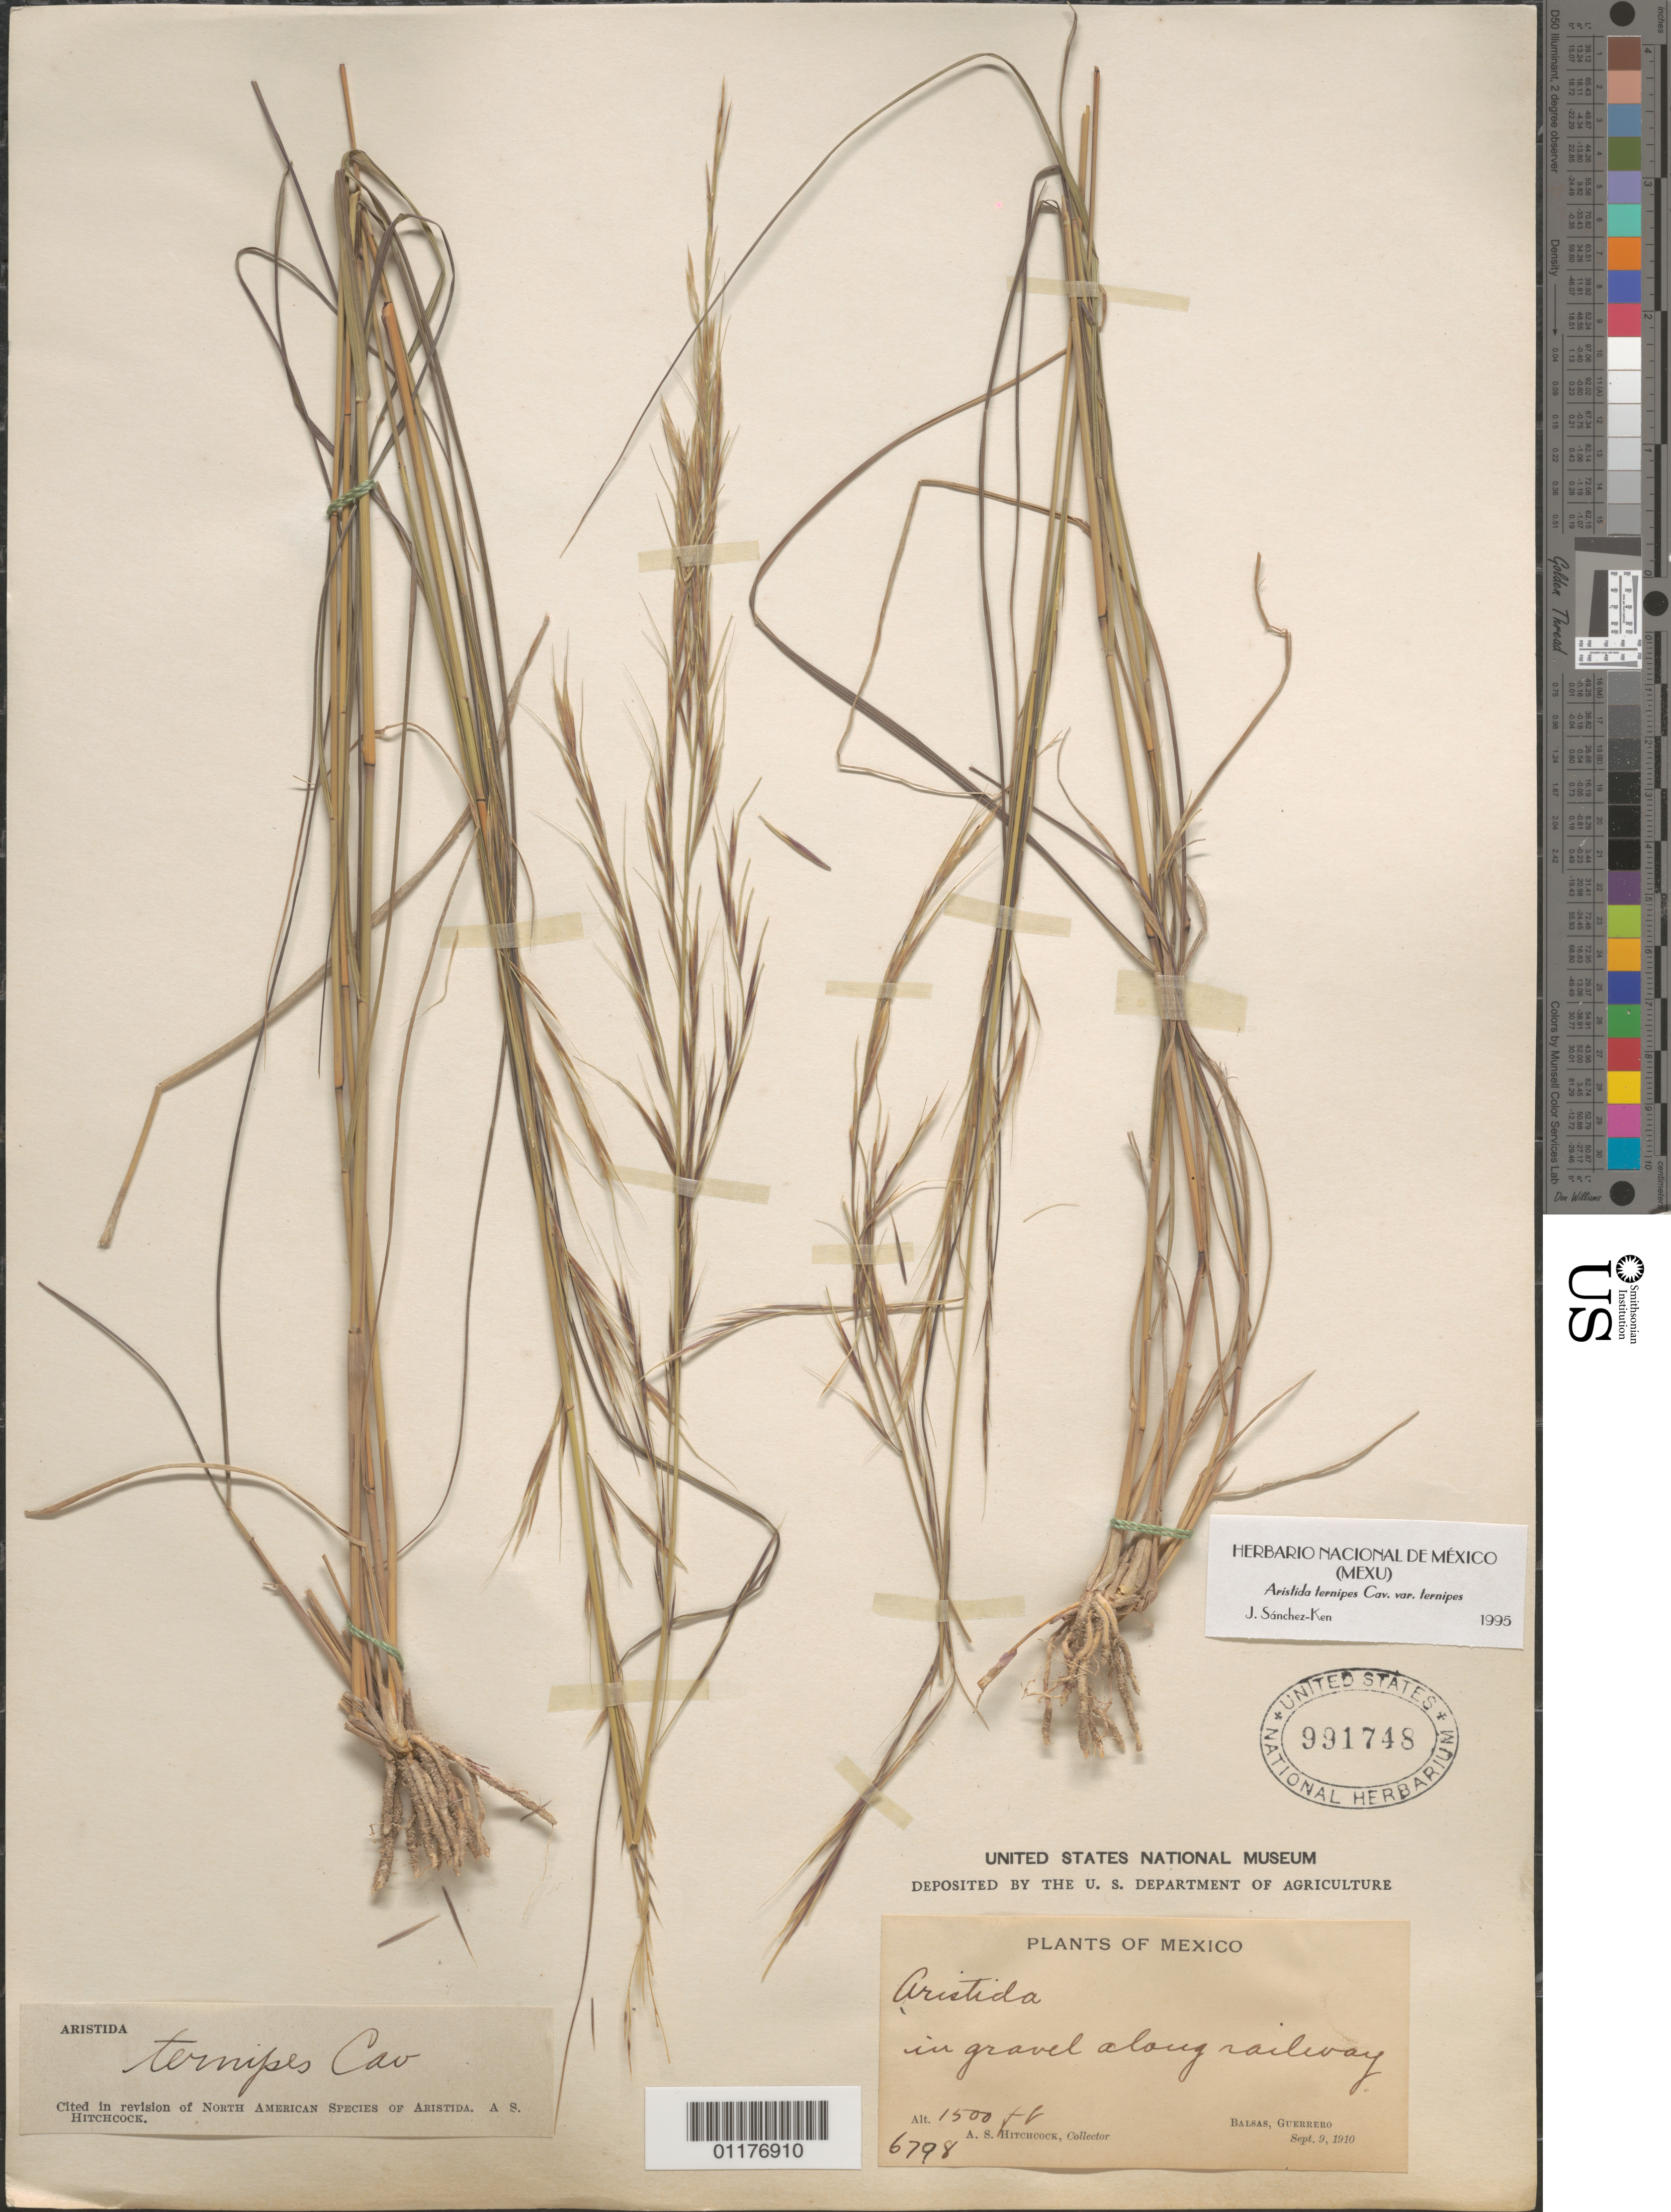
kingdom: Plantae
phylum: Tracheophyta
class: Liliopsida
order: Poales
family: Poaceae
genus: Aristida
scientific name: Aristida ternipes var. ternipes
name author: Cav.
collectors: A. S. Hitchcock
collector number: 6798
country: Mexico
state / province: Guerrero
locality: Balsas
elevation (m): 457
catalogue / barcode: US 991748